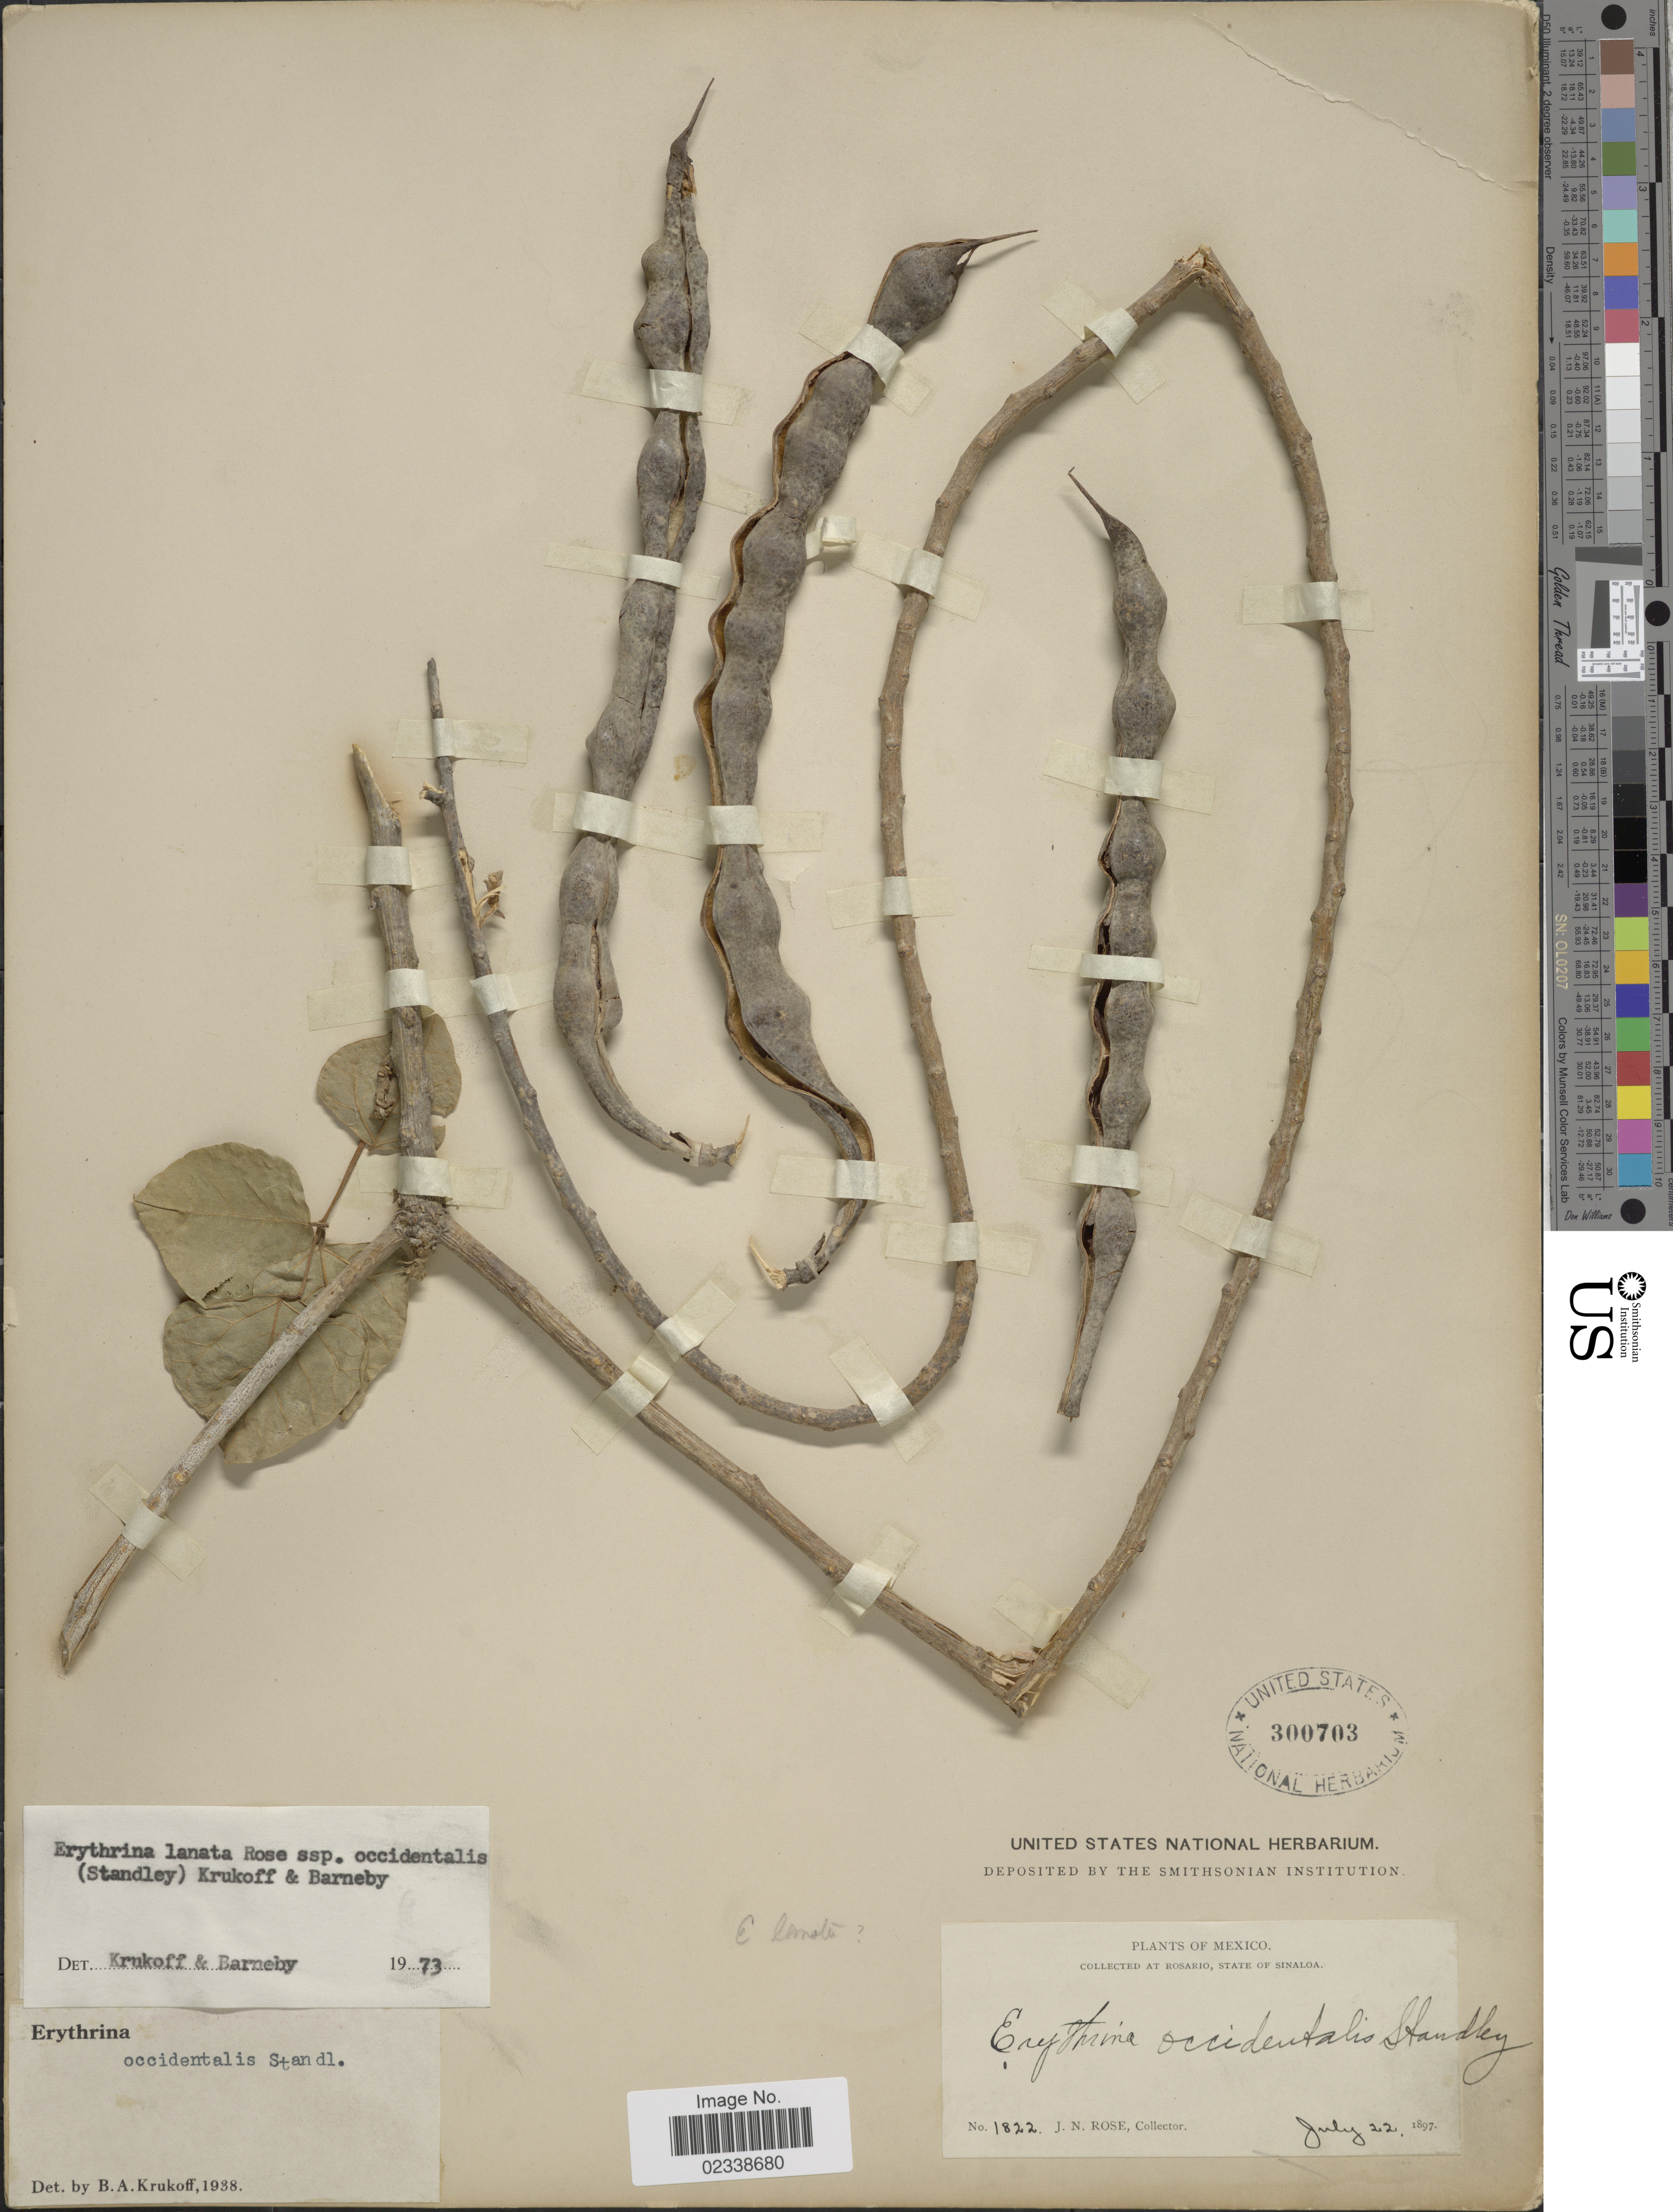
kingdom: Plantae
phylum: Tracheophyta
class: Magnoliopsida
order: Fabales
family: Fabaceae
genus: Erythrina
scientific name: Erythrina lanata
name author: Rose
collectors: J. N. Rose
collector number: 1822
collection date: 1897-07-22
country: Mexico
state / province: Sinaloa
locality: Rosario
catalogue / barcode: US 300703